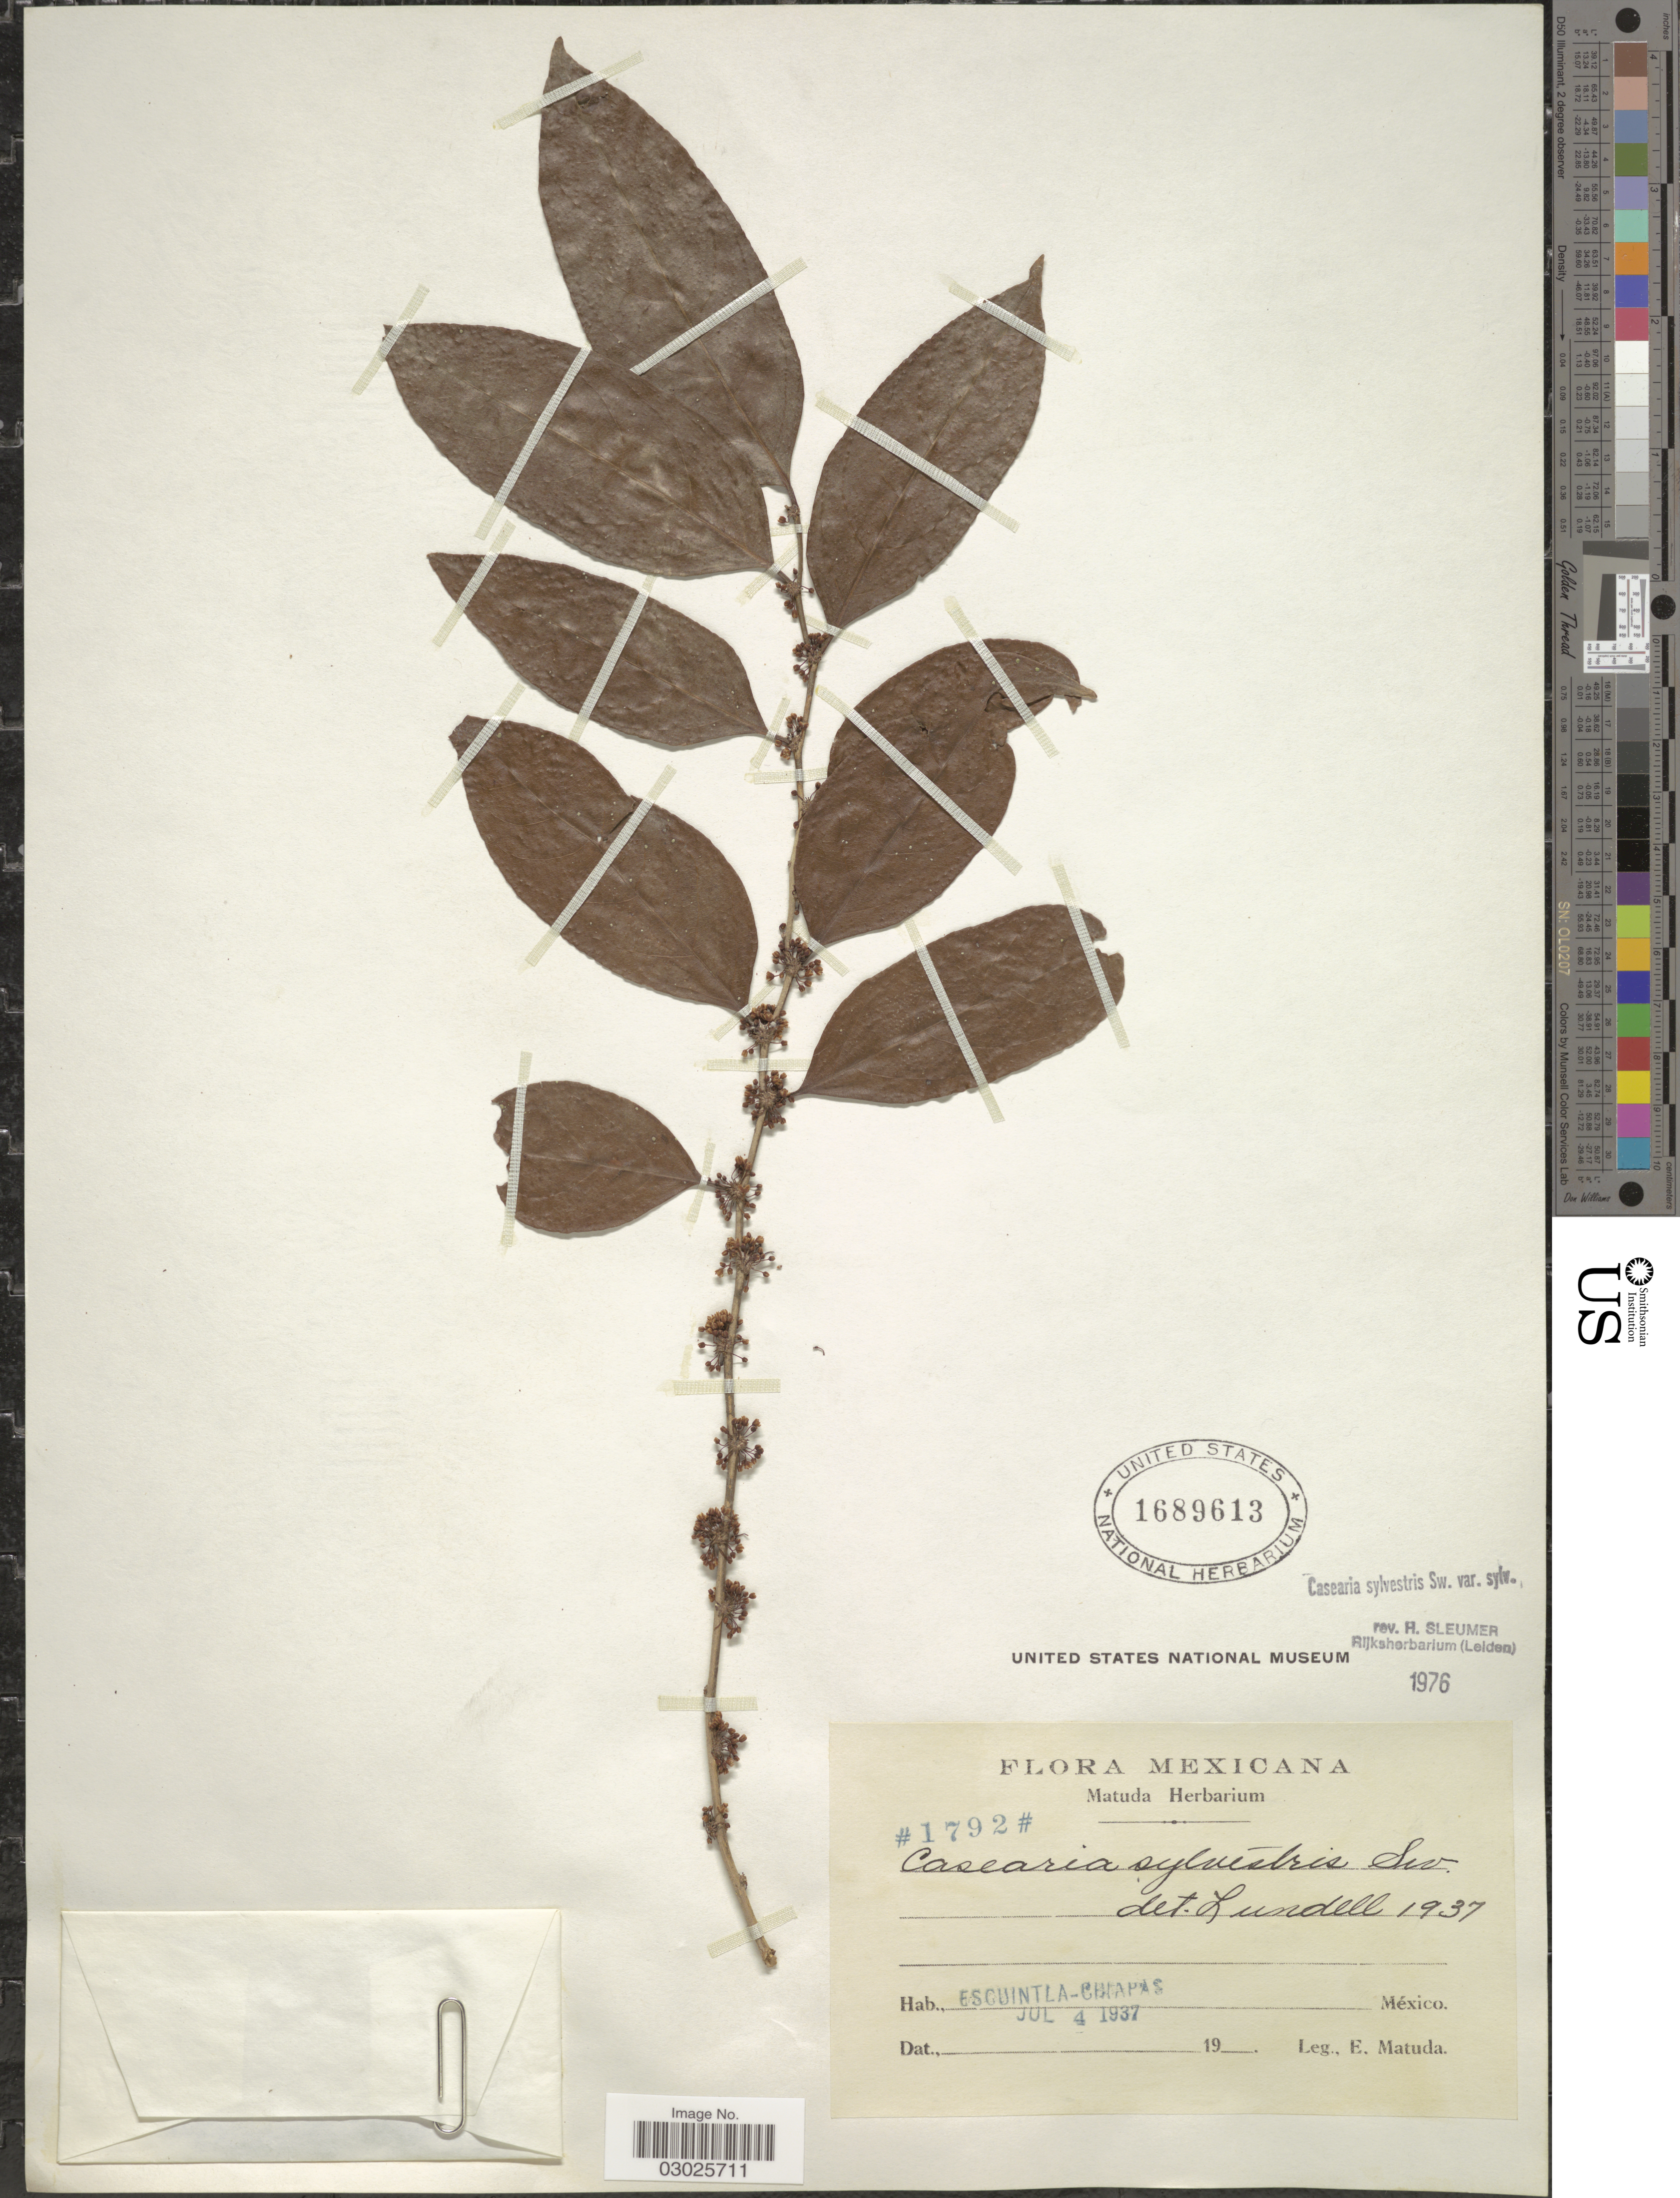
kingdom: Plantae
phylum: Tracheophyta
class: Magnoliopsida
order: Malpighiales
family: Salicaceae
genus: Casearia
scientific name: Casearia sylvestris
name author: Sw.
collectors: E. Matuda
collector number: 1792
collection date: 1937-07-04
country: Mexico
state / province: Chiapas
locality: Escuintla.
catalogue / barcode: US 1689613